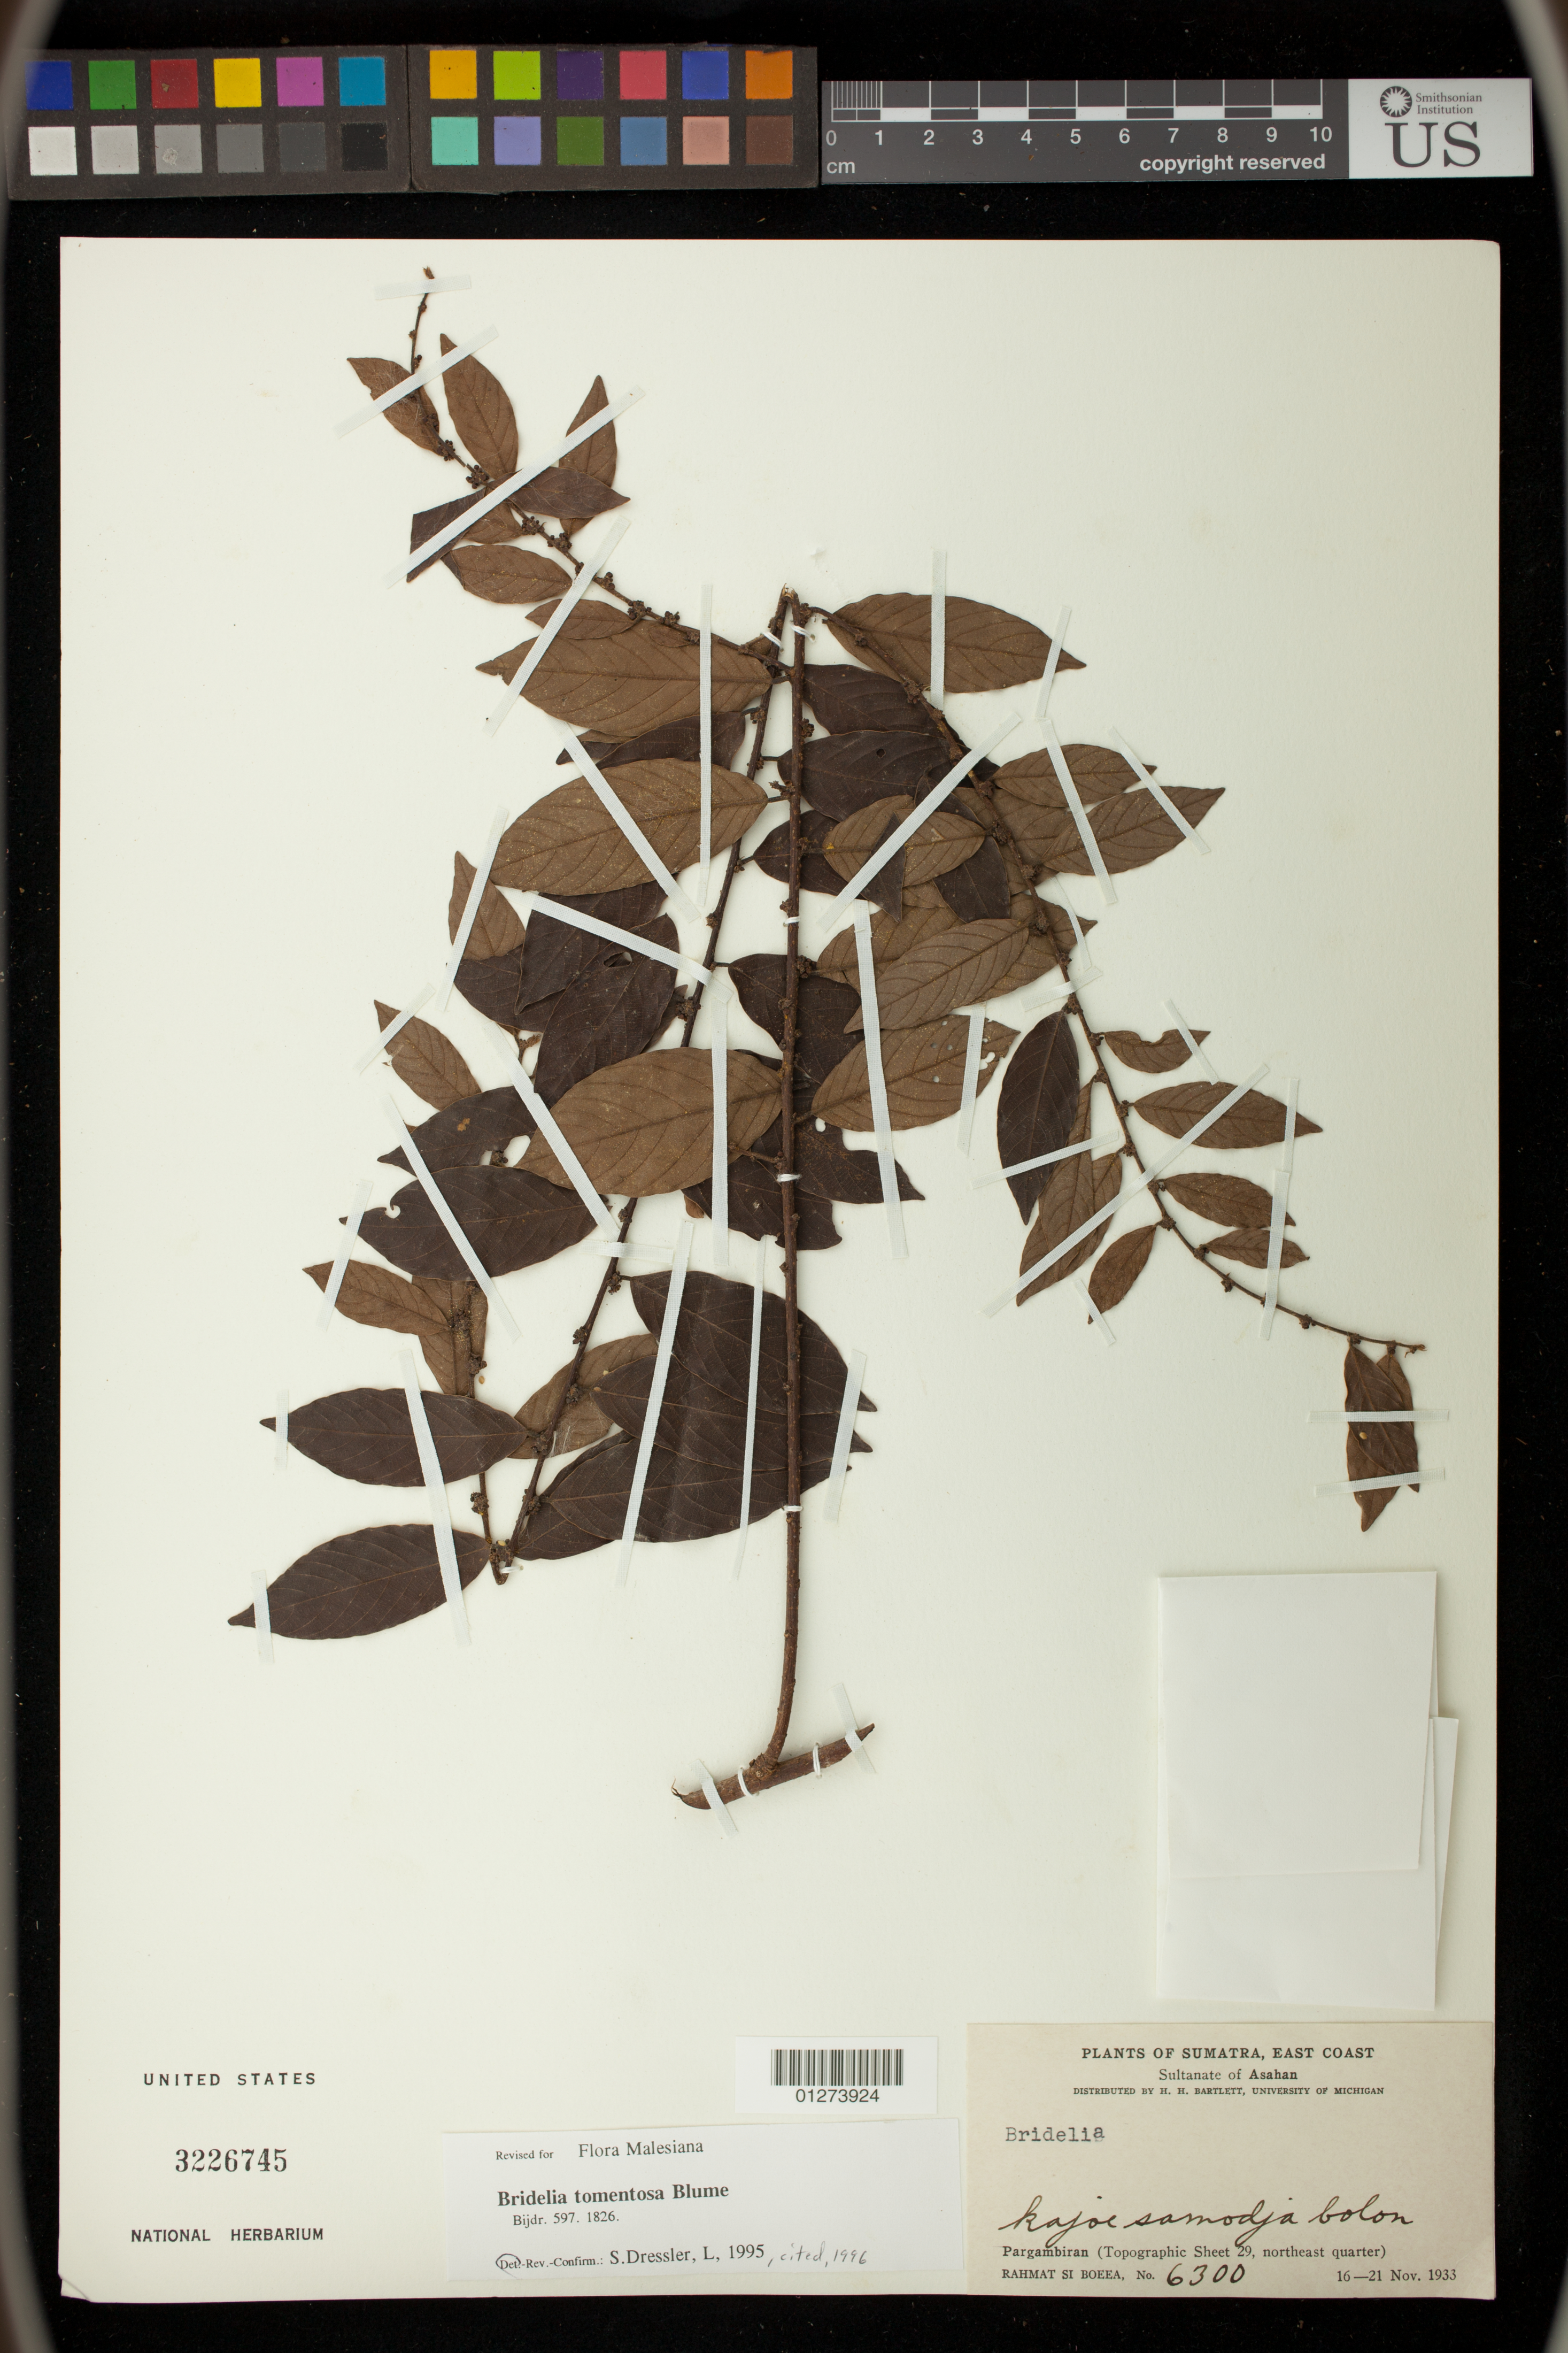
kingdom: Plantae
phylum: Tracheophyta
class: Magnoliopsida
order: Malpighiales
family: Phyllanthaceae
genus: Bridelia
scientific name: Bridelia tomentosa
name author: Blume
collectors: Rahmat Si Boeea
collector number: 6300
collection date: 1933-11-16/1933-11-21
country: Indonesia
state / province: Sumatra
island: Sumatra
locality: Pargambiran (Topographic Sheet 29, northeast quarter), North Sumatra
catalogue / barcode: US 3226745